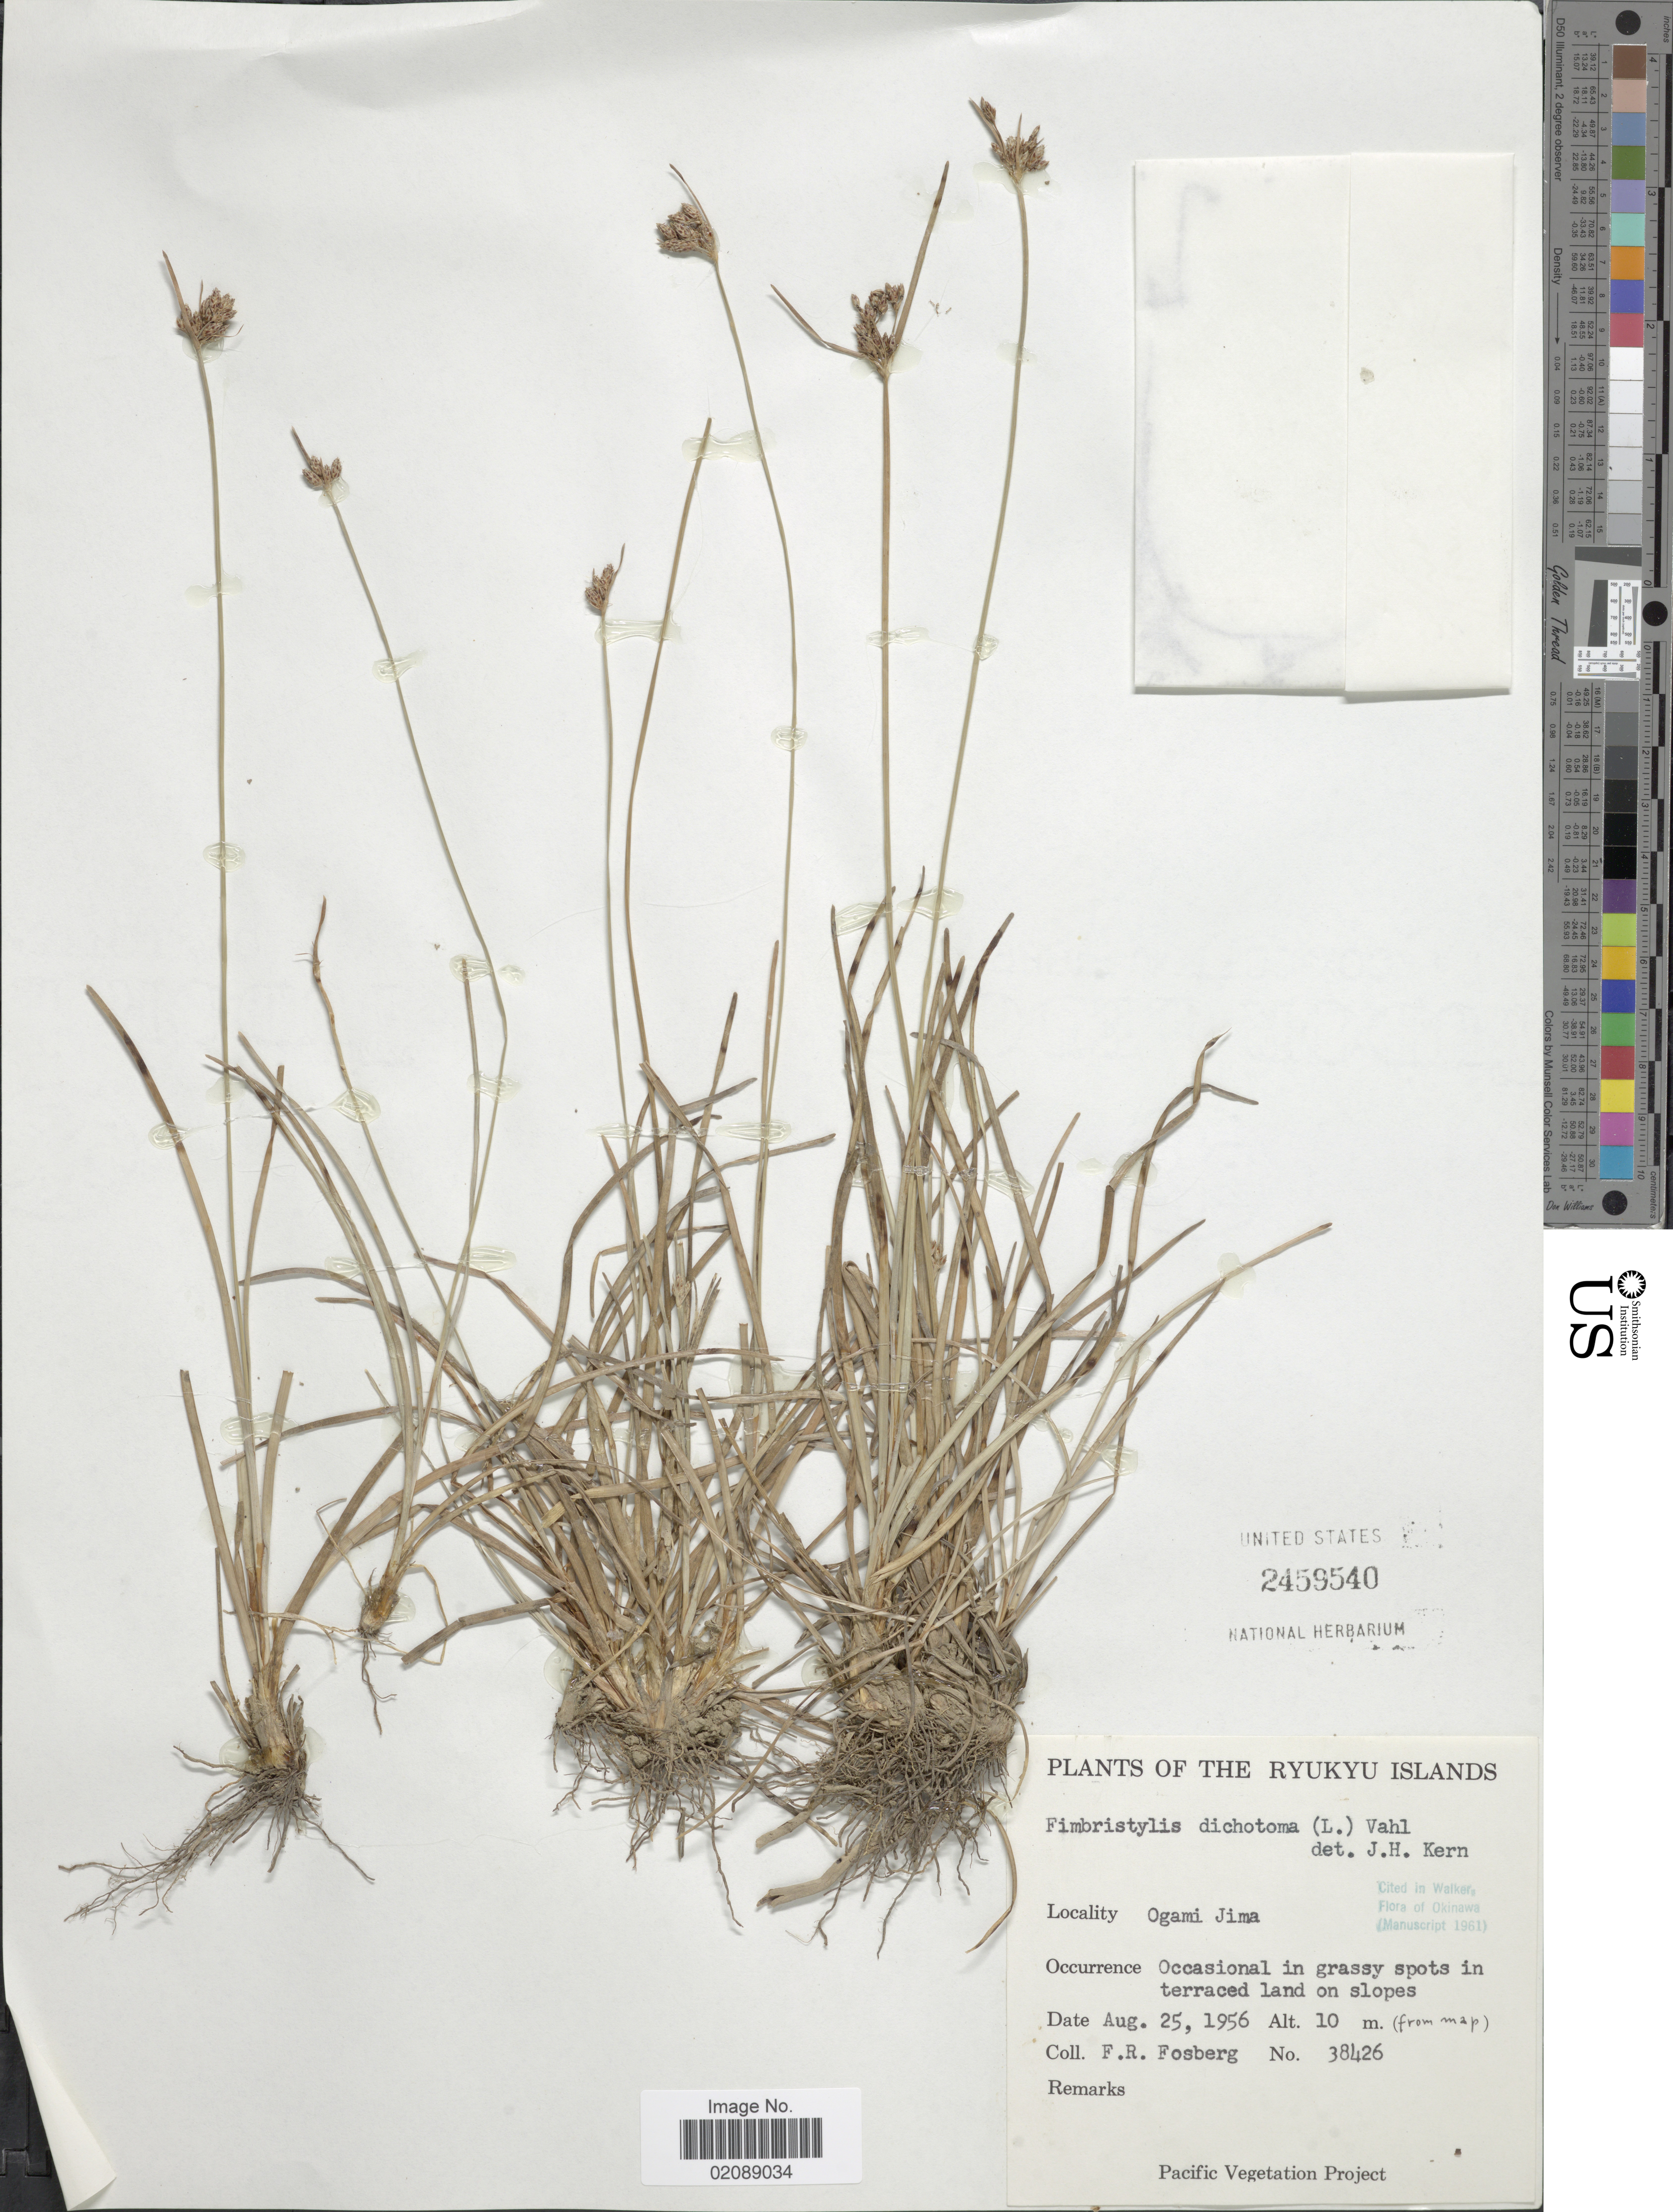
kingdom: Plantae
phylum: Tracheophyta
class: Liliopsida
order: Poales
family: Cyperaceae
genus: Fimbristylis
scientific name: Fimbristylis dichotoma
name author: (L.) Vahl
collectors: F. R. Fosberg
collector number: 38426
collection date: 1956-08-25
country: Japan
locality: The Ryukyu Islands, Ogami Jima, Occasional in grassy spots in terraced land on slopes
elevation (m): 10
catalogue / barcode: US 2459540